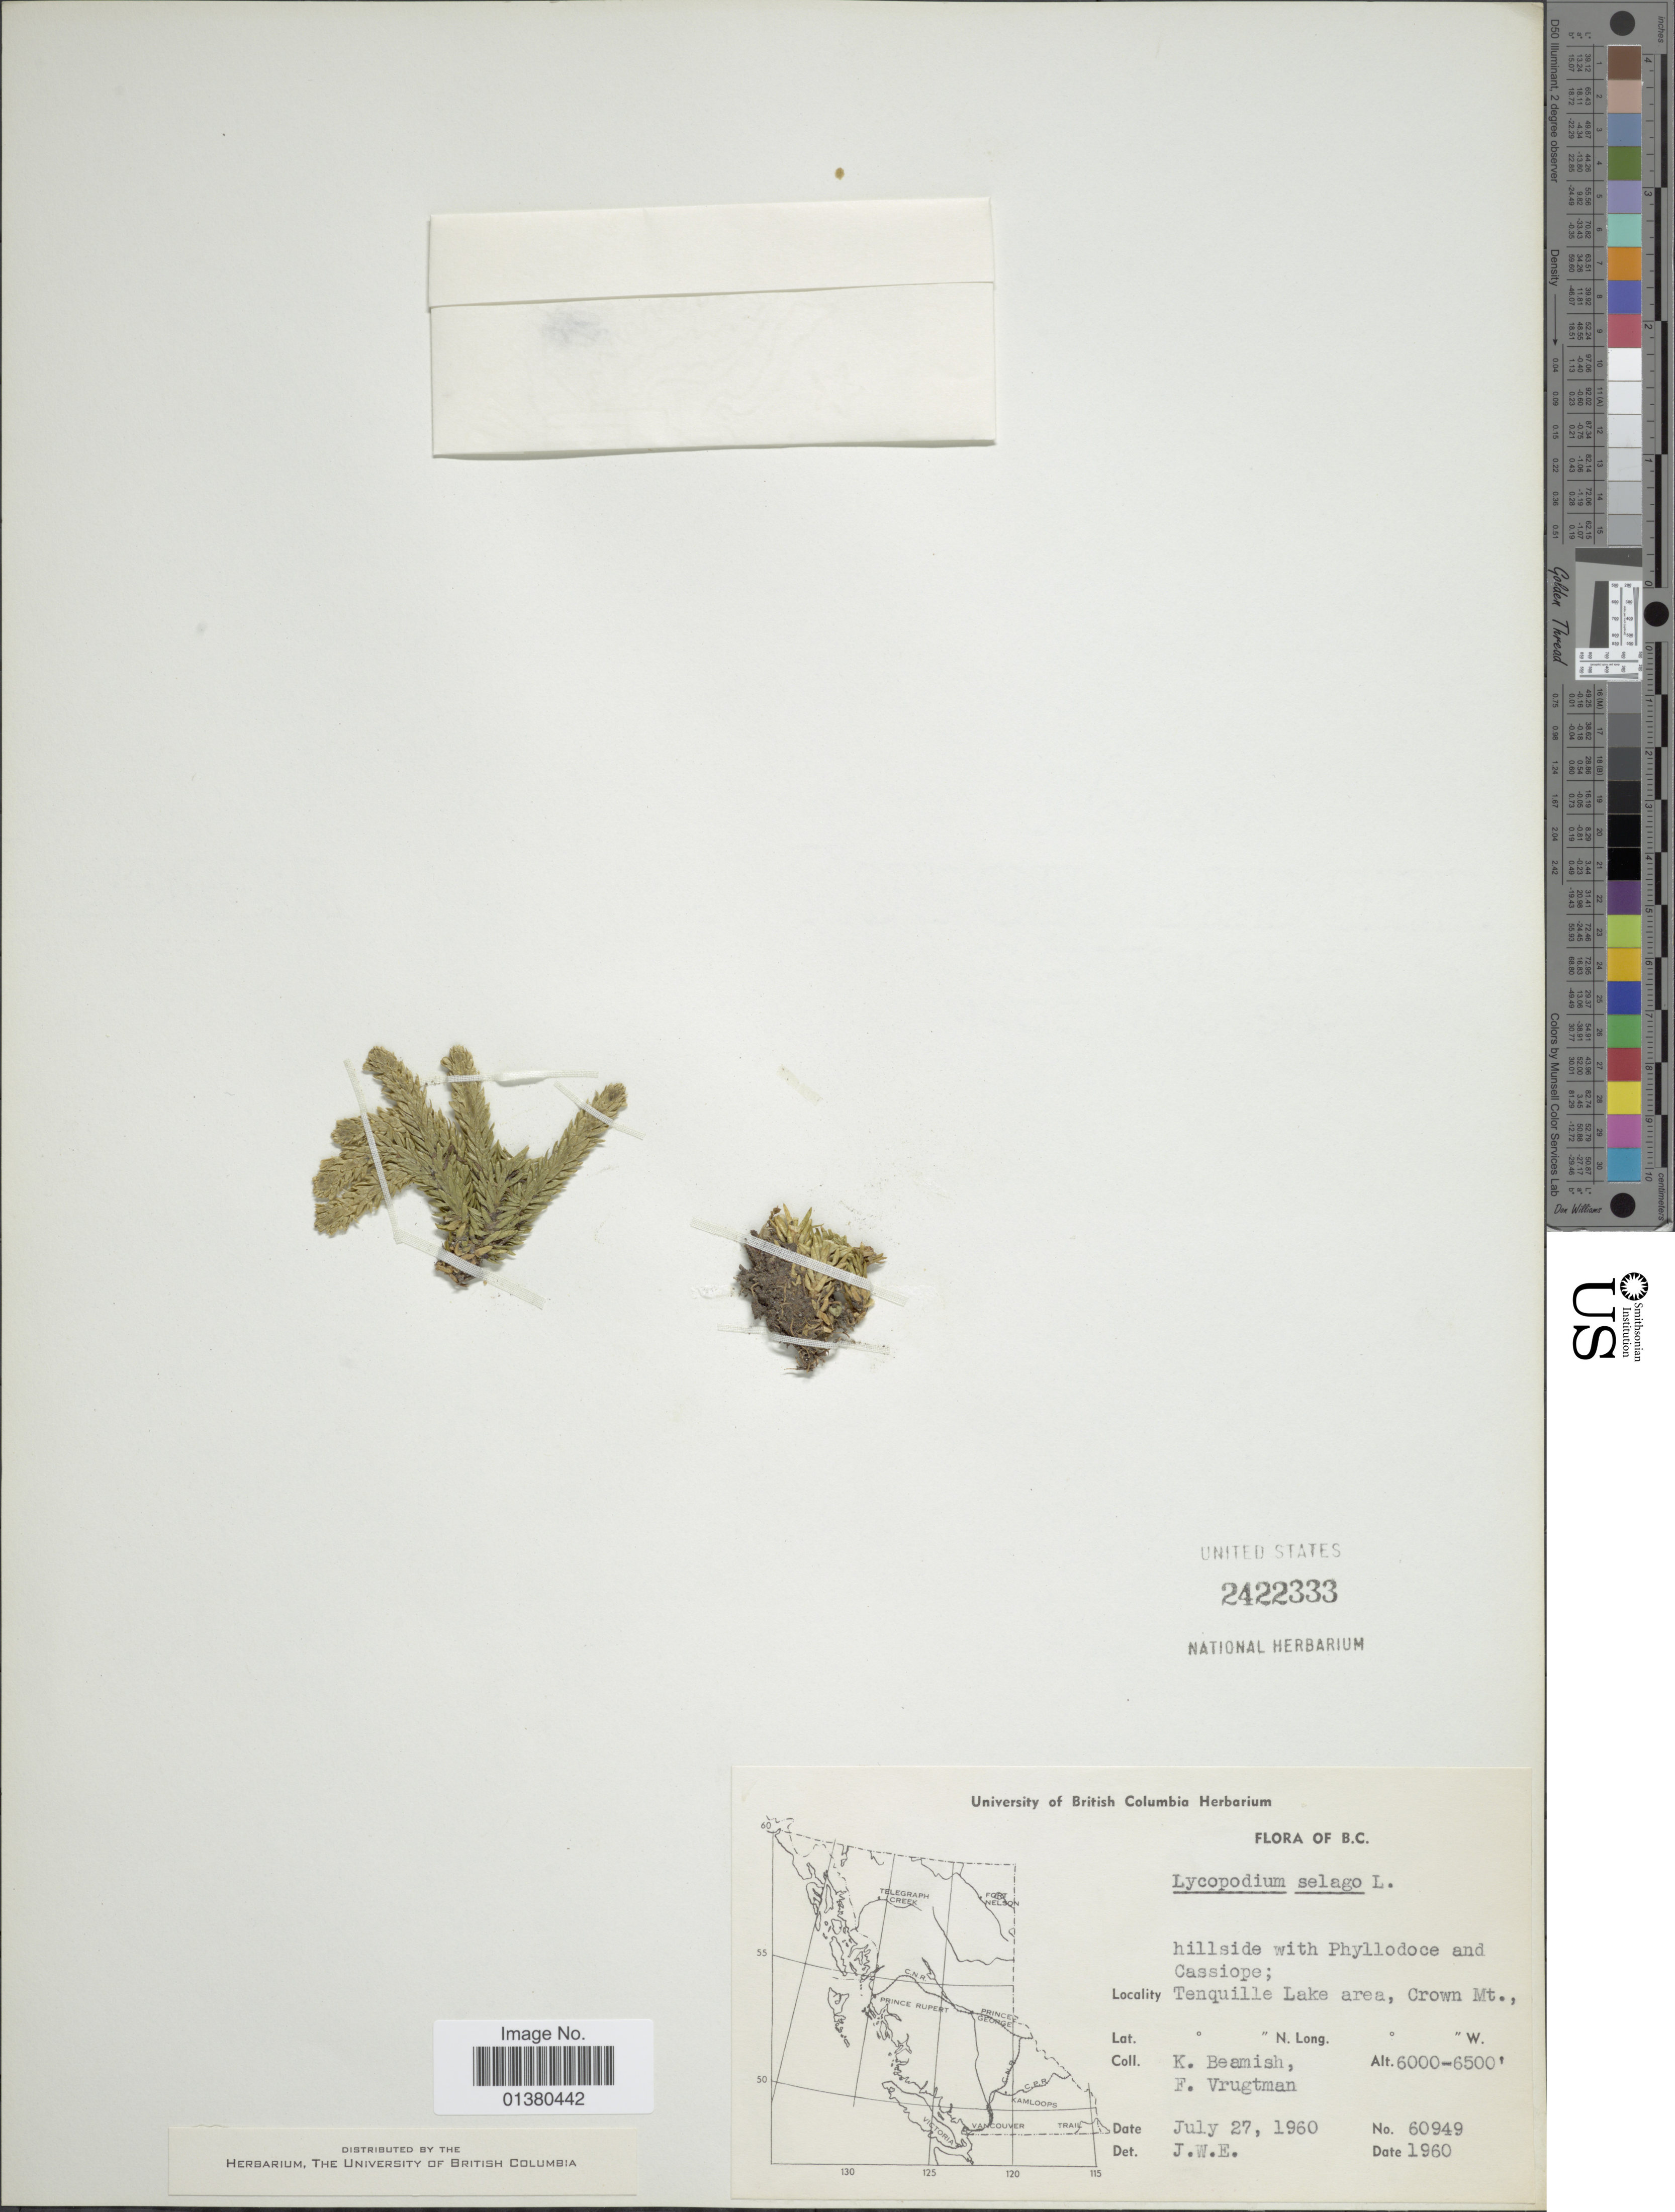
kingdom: Plantae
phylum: Tracheophyta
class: Lycopodiopsida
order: Lycopodiales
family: Lycopodiaceae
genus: Huperzia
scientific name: Huperzia selago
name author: (L.) Bernh. ex Schrank & Mart.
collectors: K. Beamish & F. Vrugtman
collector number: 60949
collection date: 1960-07-27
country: Canada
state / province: British Columbia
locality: Tenquille Lake area, Crown Mt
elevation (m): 1829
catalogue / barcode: US 2422333